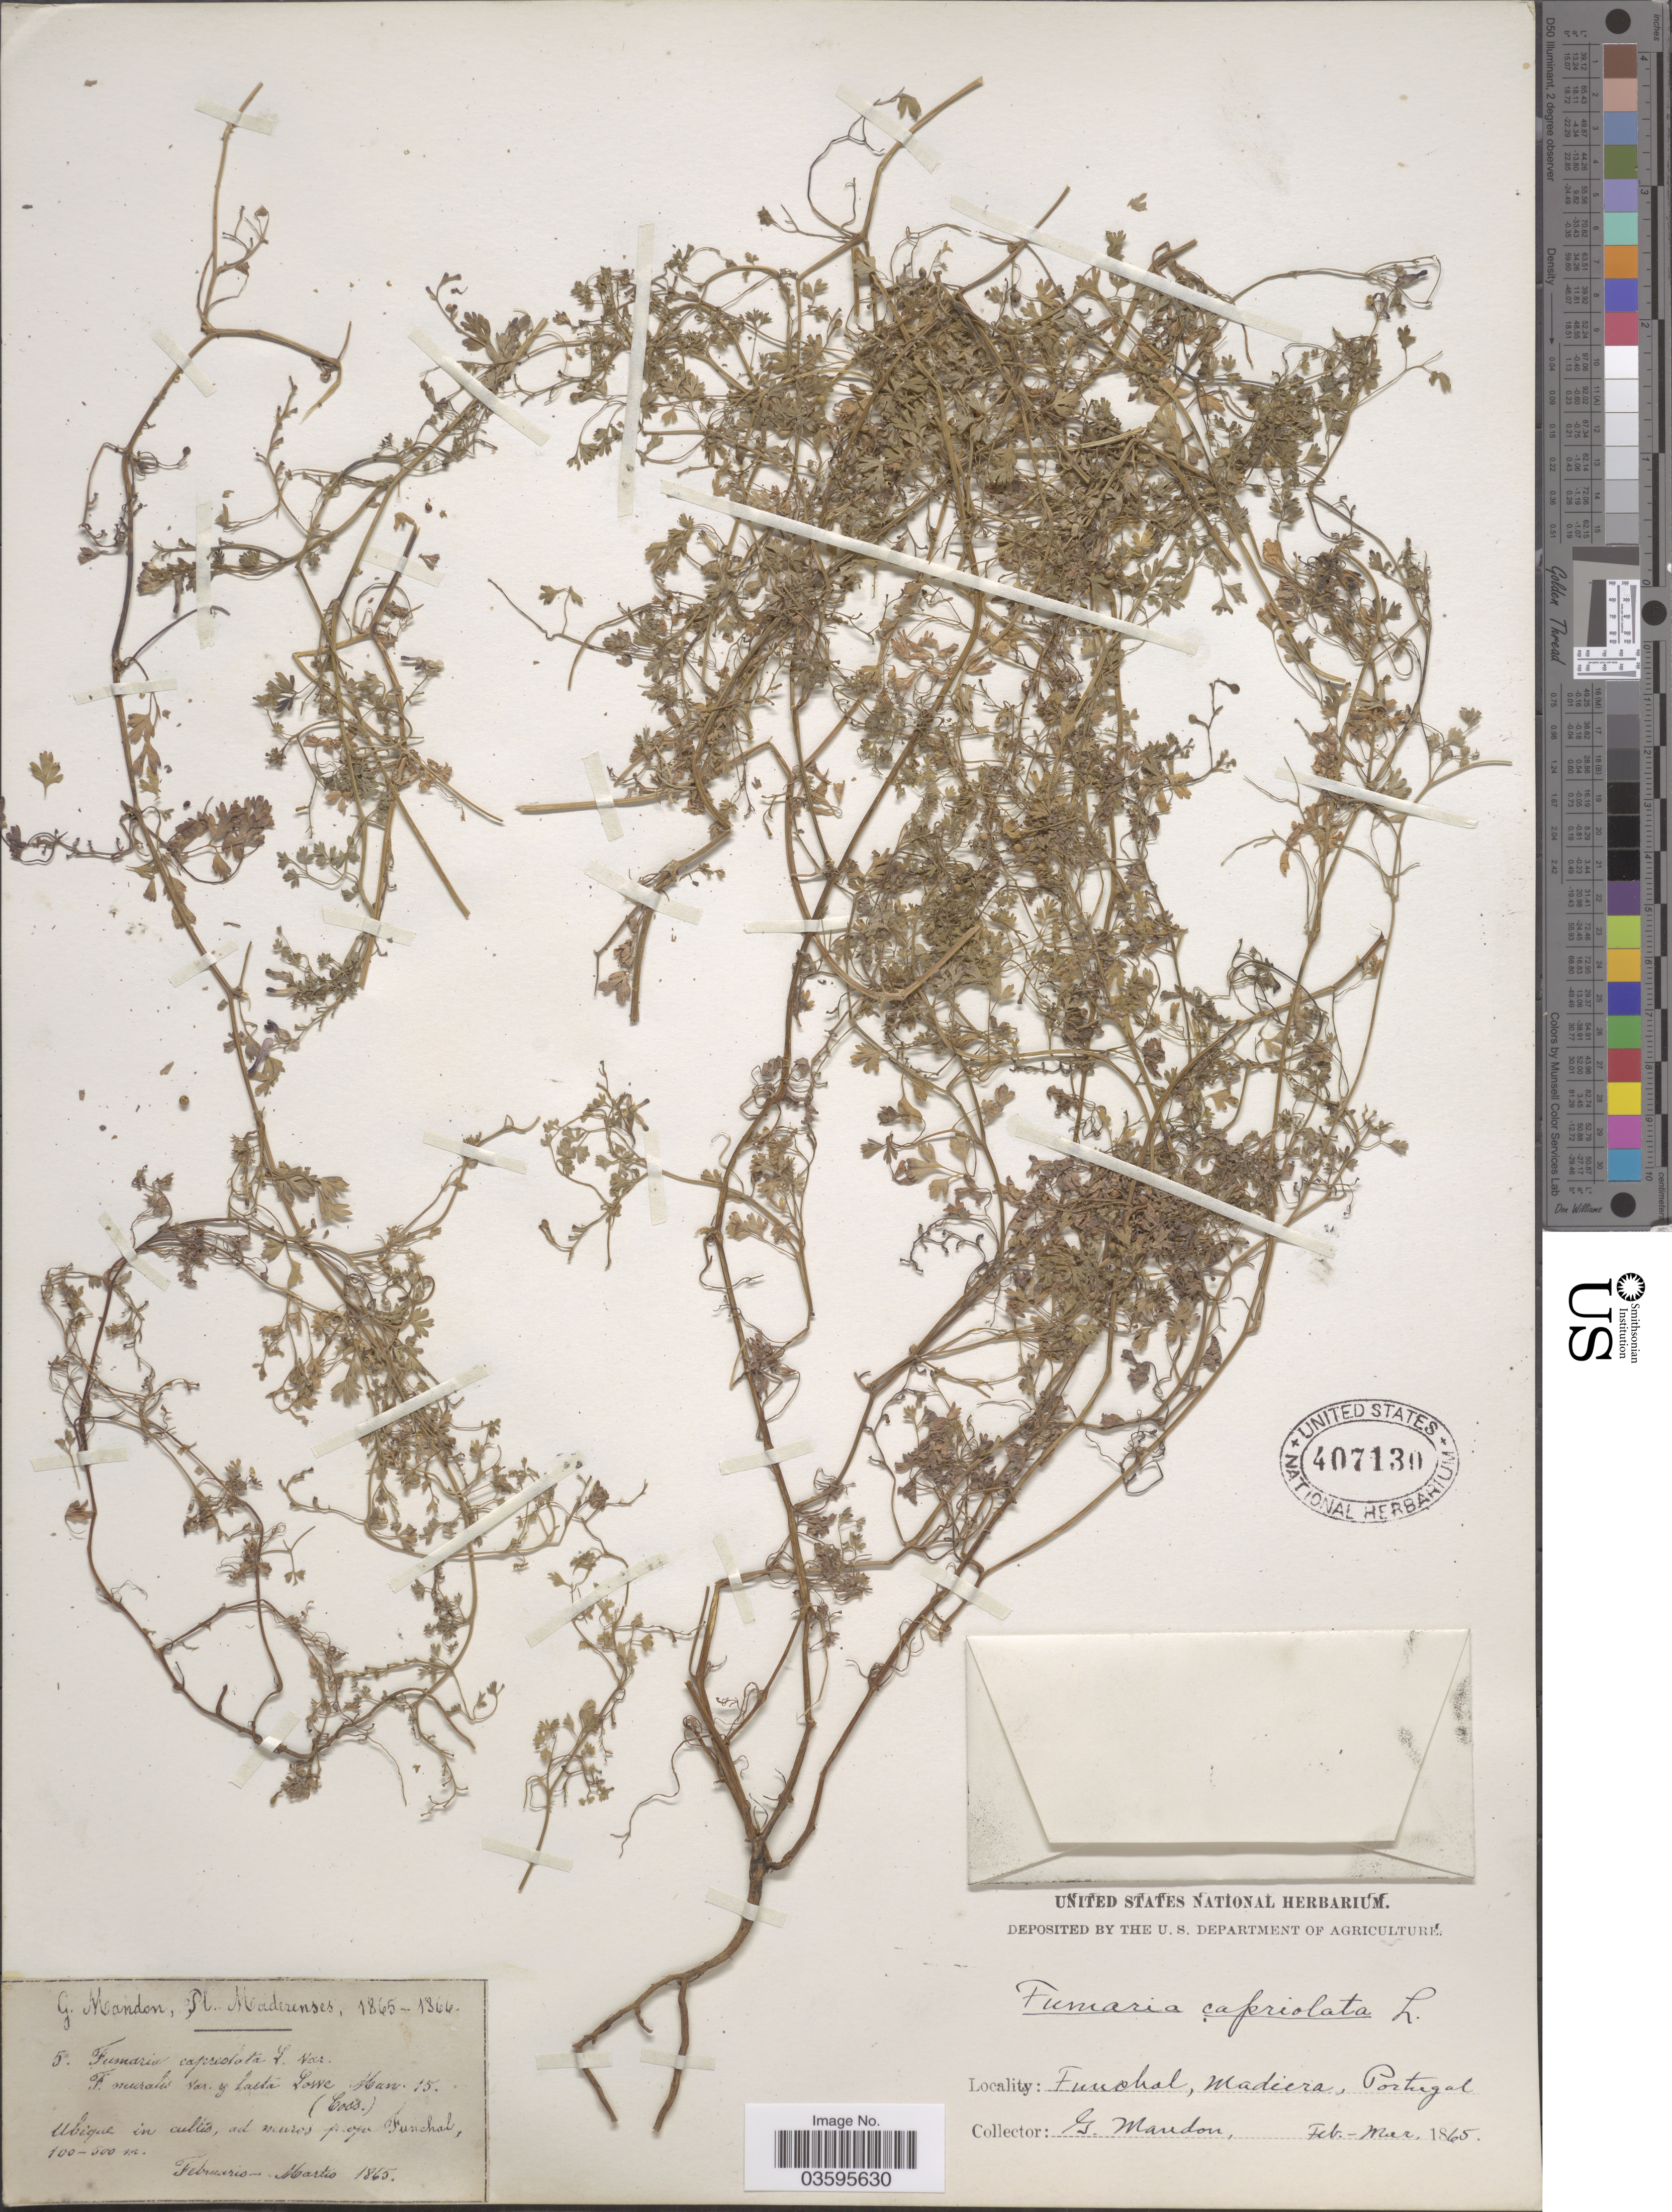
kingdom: Plantae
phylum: Tracheophyta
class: Magnoliopsida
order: Ranunculales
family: Papaveraceae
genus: Fumaria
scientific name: Fumaria capreolata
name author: L.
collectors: G. Mandon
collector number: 5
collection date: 1865-02/1865-03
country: Portugal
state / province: Madeira (Aut. Reg.)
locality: Ubique in cultis, ad nuros prope Funchal.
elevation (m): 100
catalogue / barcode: US 407130